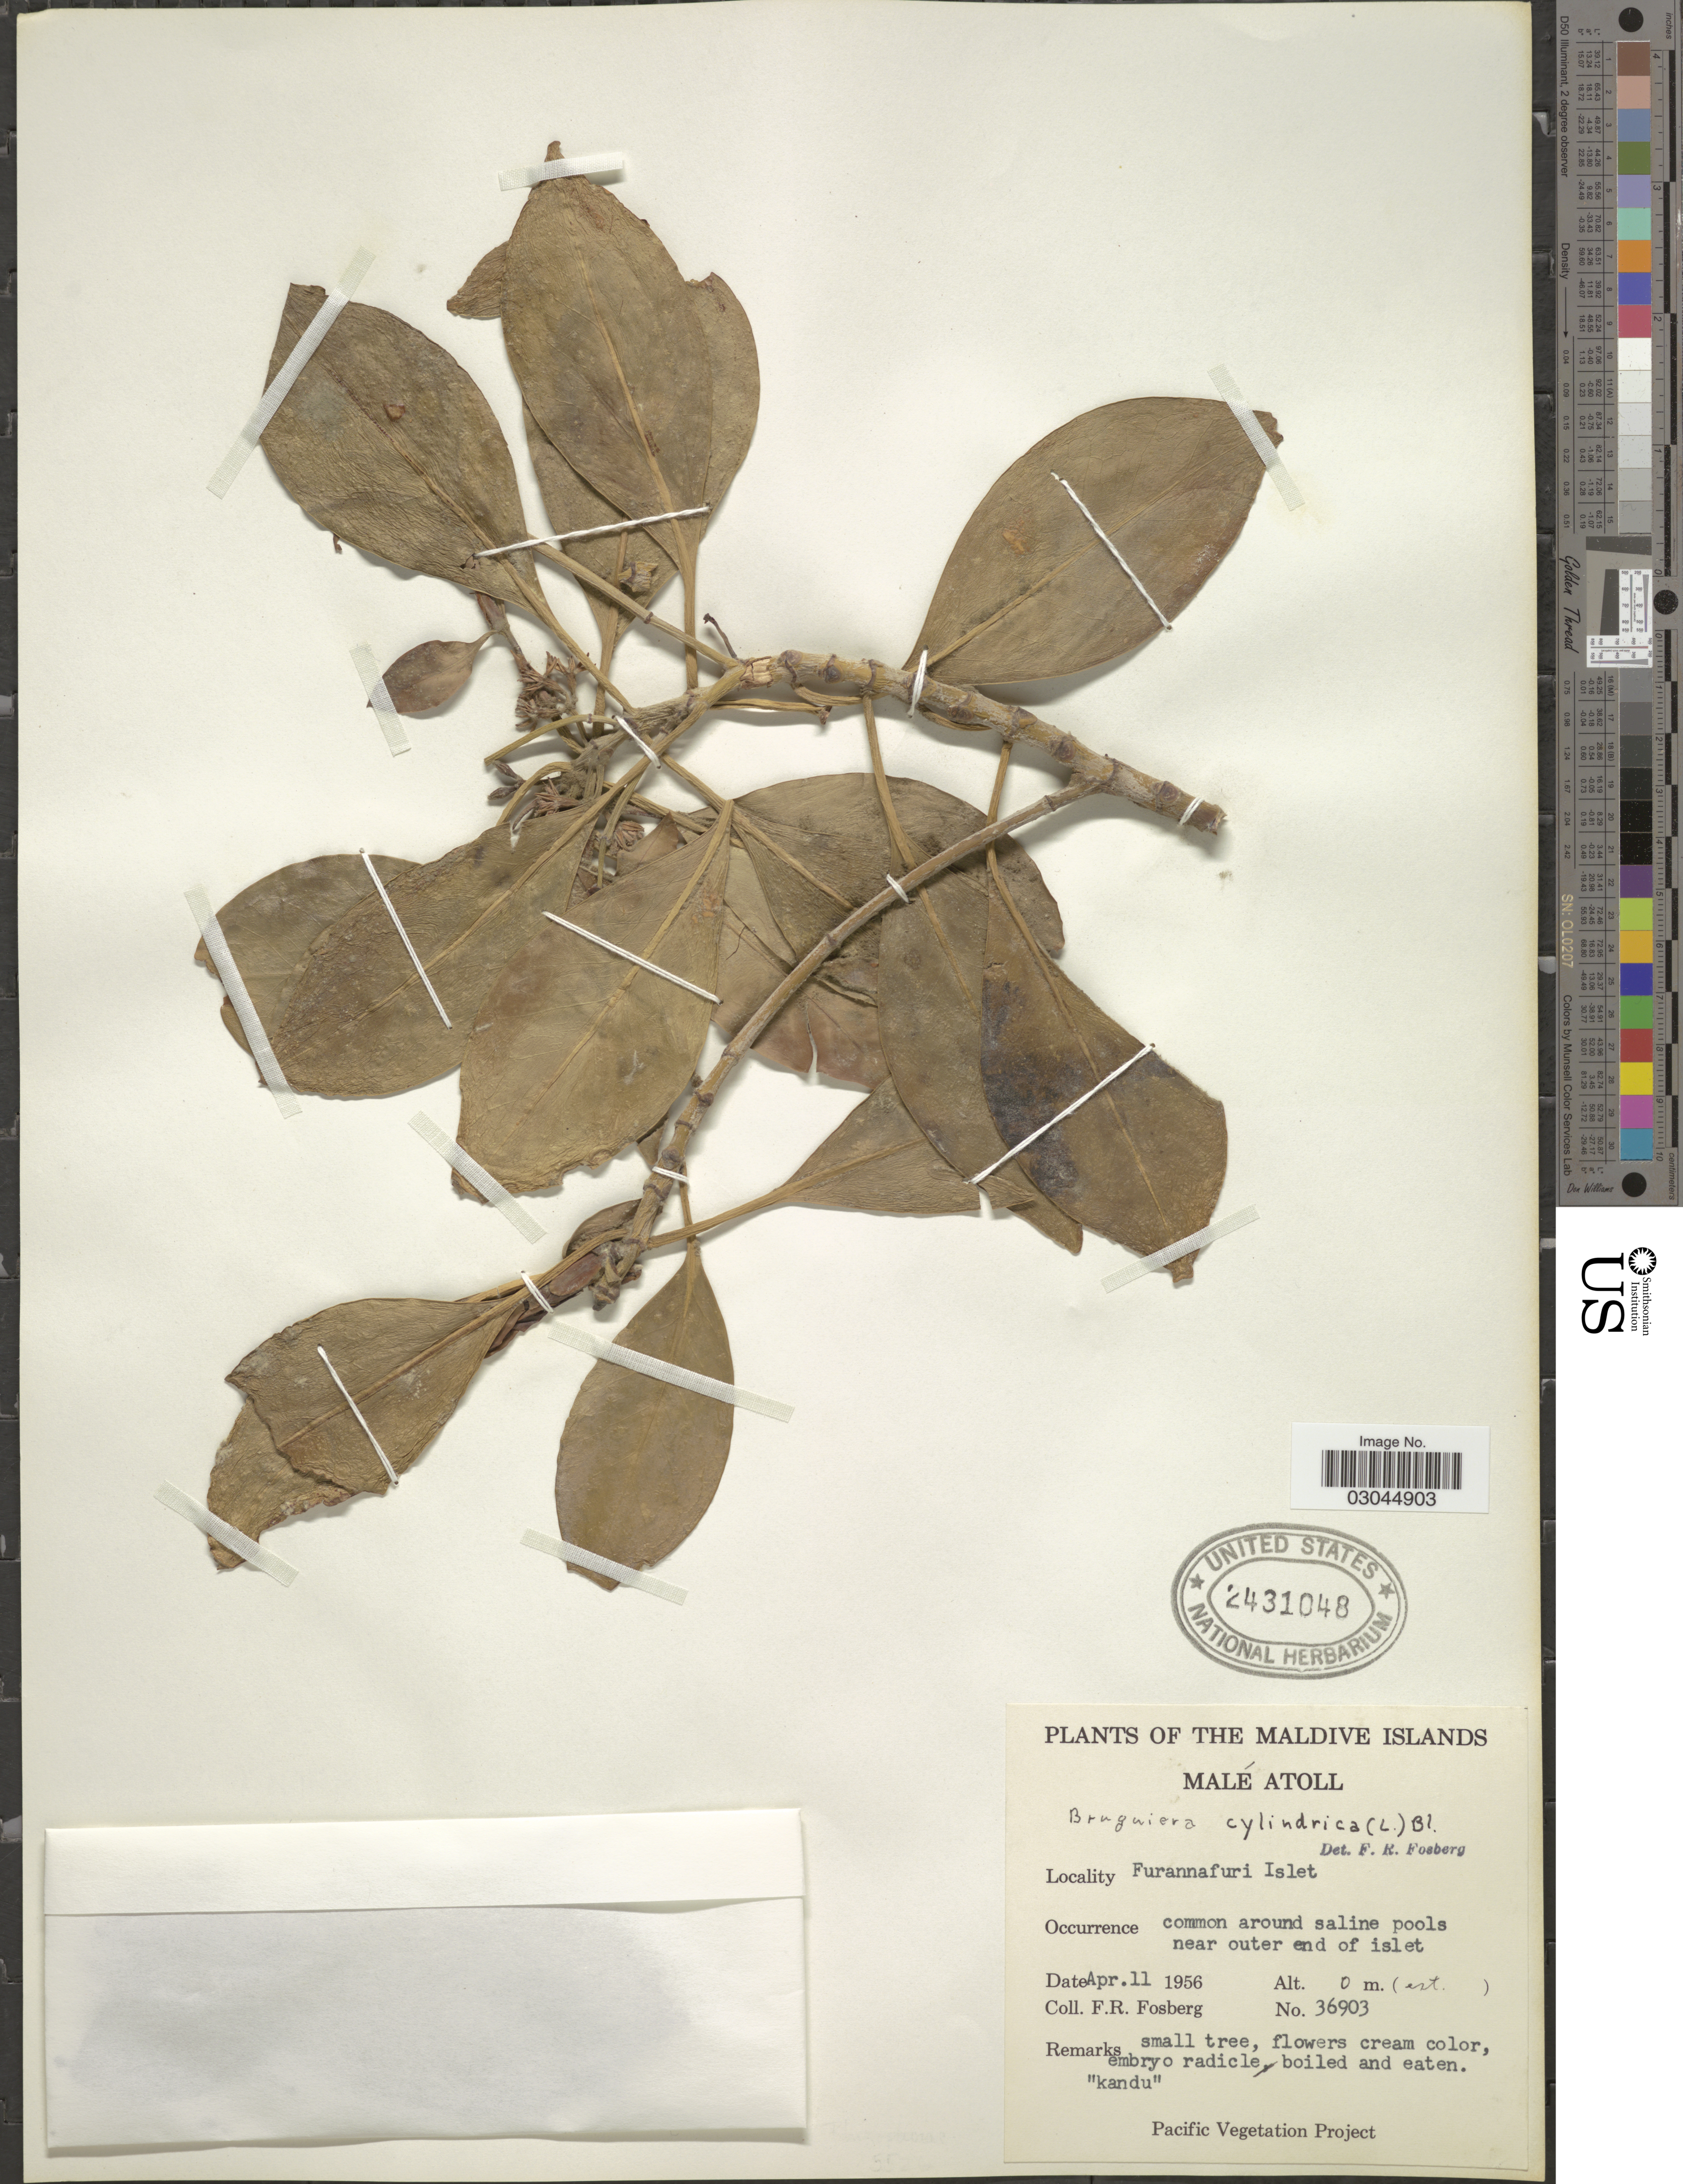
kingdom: Plantae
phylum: Tracheophyta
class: Magnoliopsida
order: Malpighiales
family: Rhizophoraceae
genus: Bruguiera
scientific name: Bruguiera cylindrica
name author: (L.) Blume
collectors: F. R. Fosberg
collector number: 36903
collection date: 1956-04-11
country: Maldive Islands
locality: Malé Atoll. Furannafuri Islet, common around saline pools near outer end of islet.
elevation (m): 0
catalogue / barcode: US 2431048